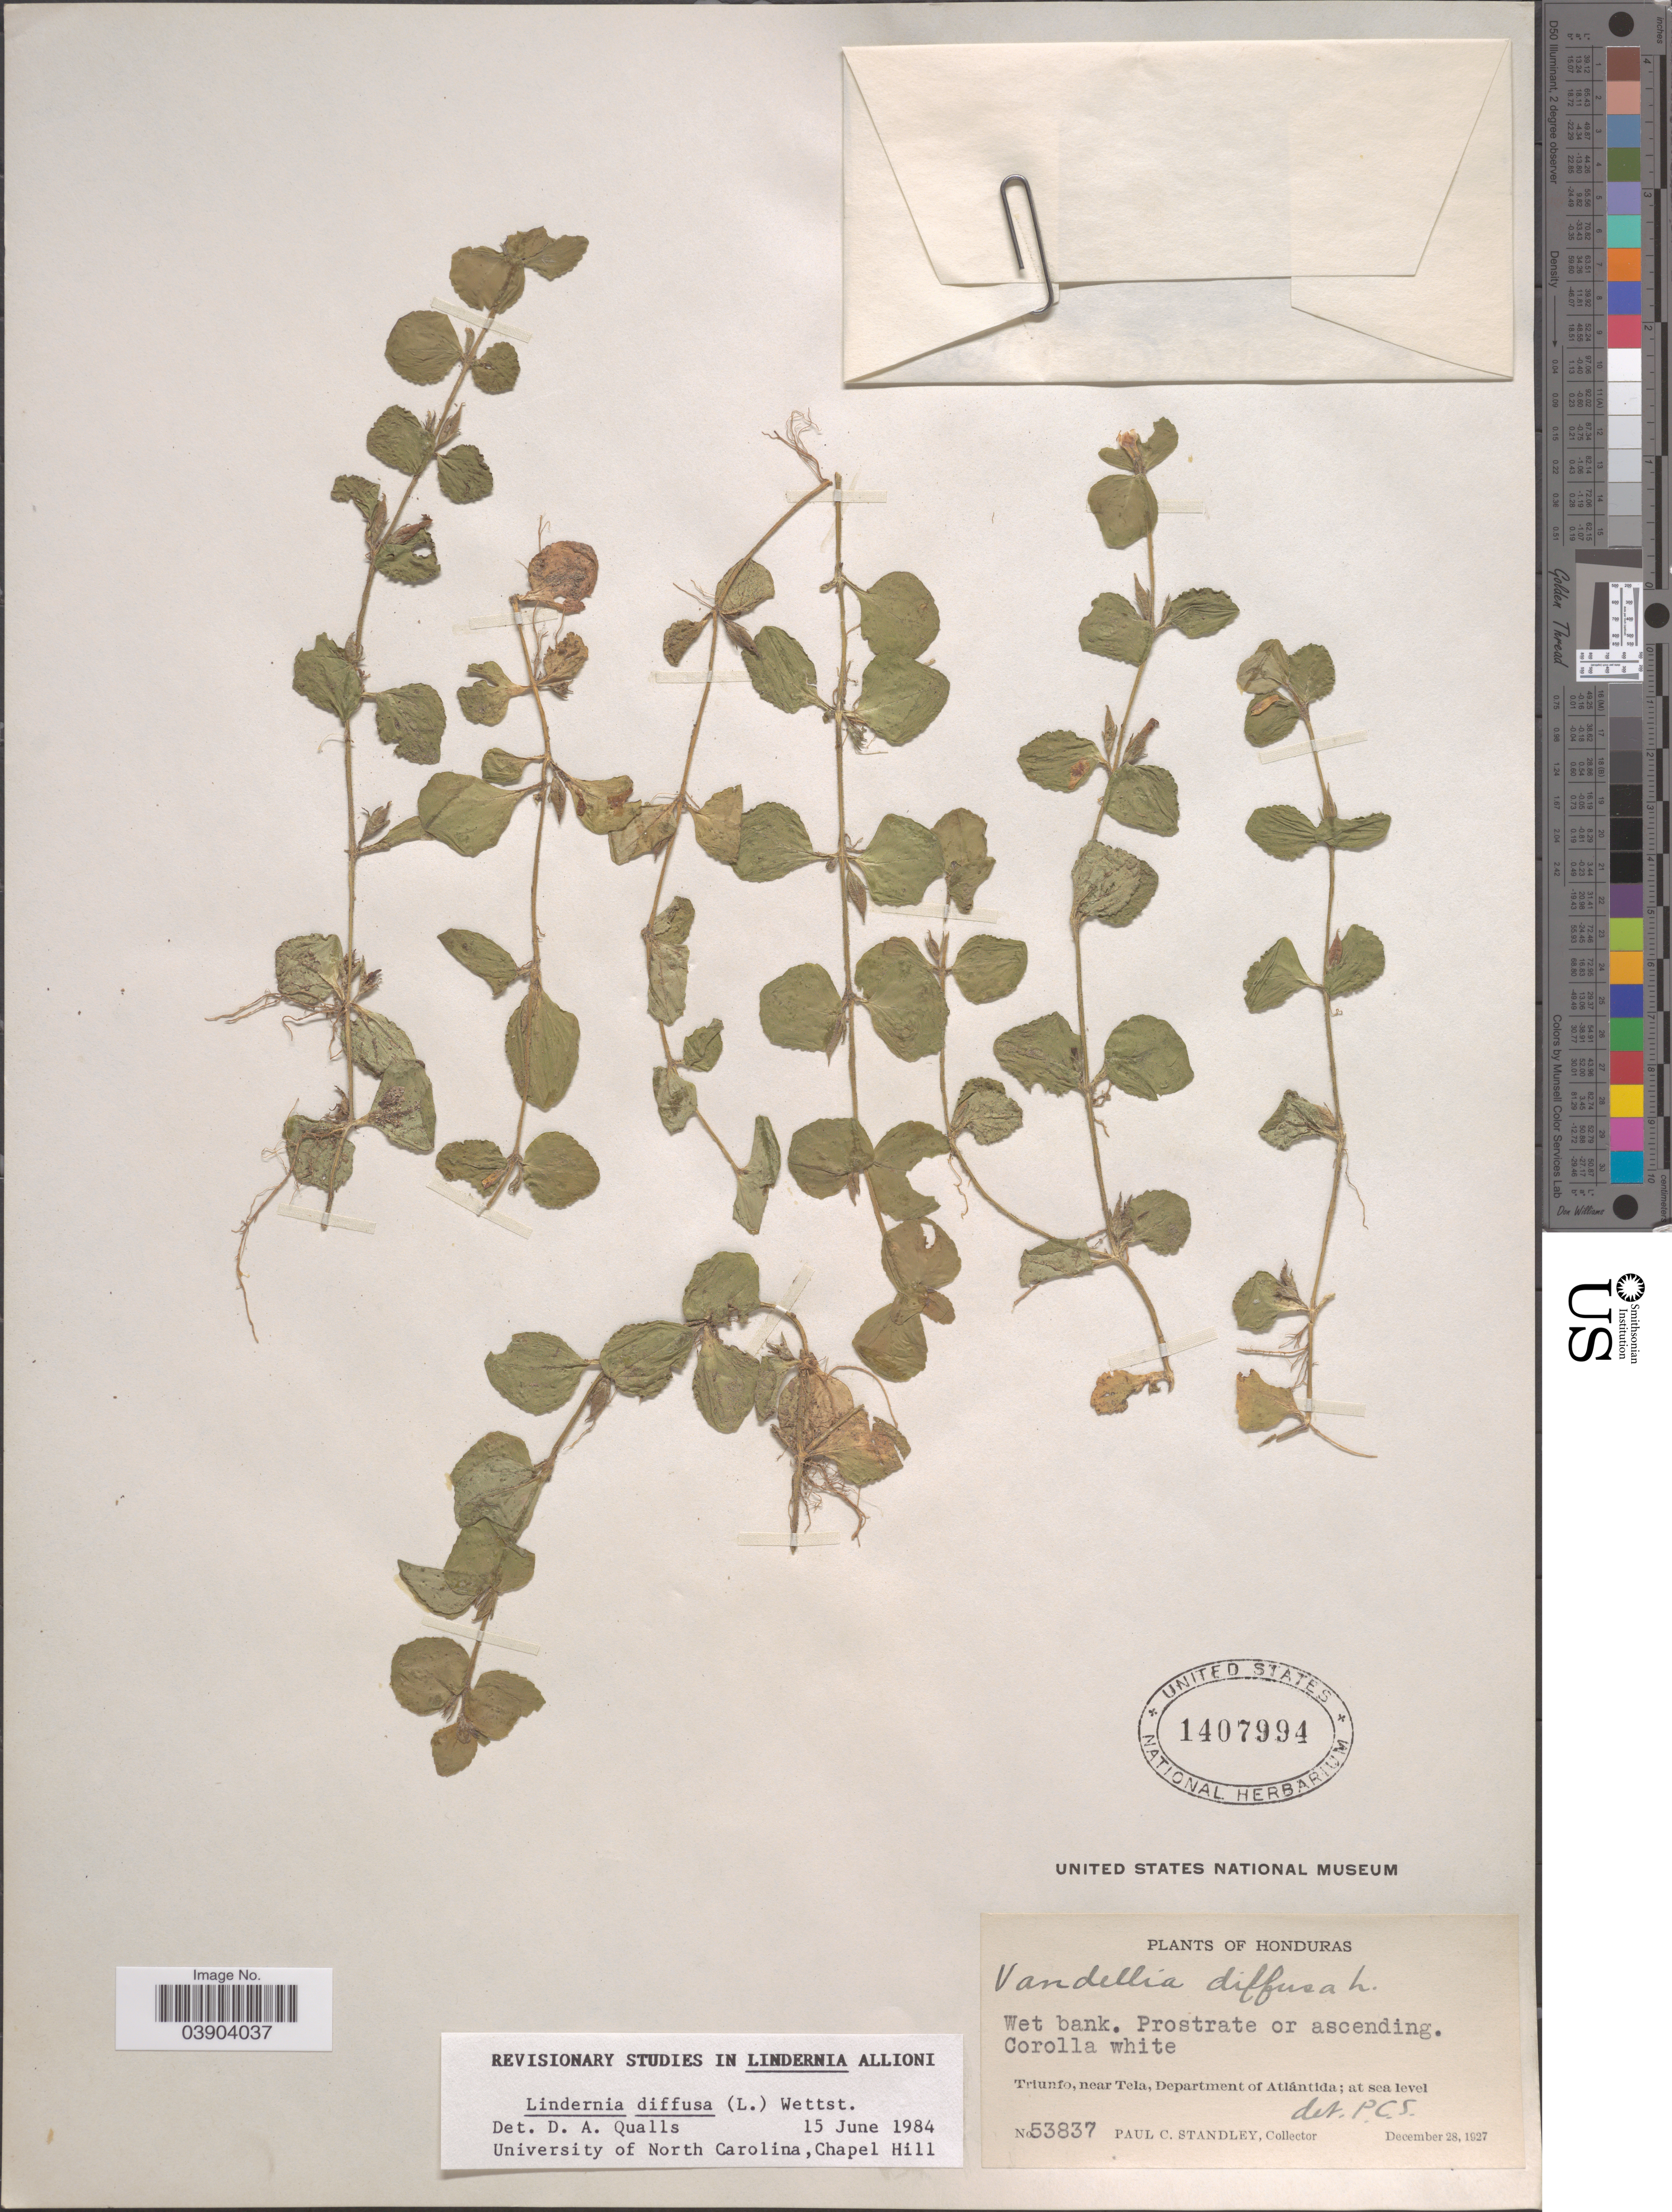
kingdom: Plantae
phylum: Tracheophyta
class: Magnoliopsida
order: Lamiales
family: Linderniaceae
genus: Lindernia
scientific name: Lindernia diffusa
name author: (L.) Wettst.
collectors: P. C. Standley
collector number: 53837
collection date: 1927-12-28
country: Honduras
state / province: Atlantida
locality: Triunfo, near Tela, Department of Atlántida.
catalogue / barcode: US 1407994